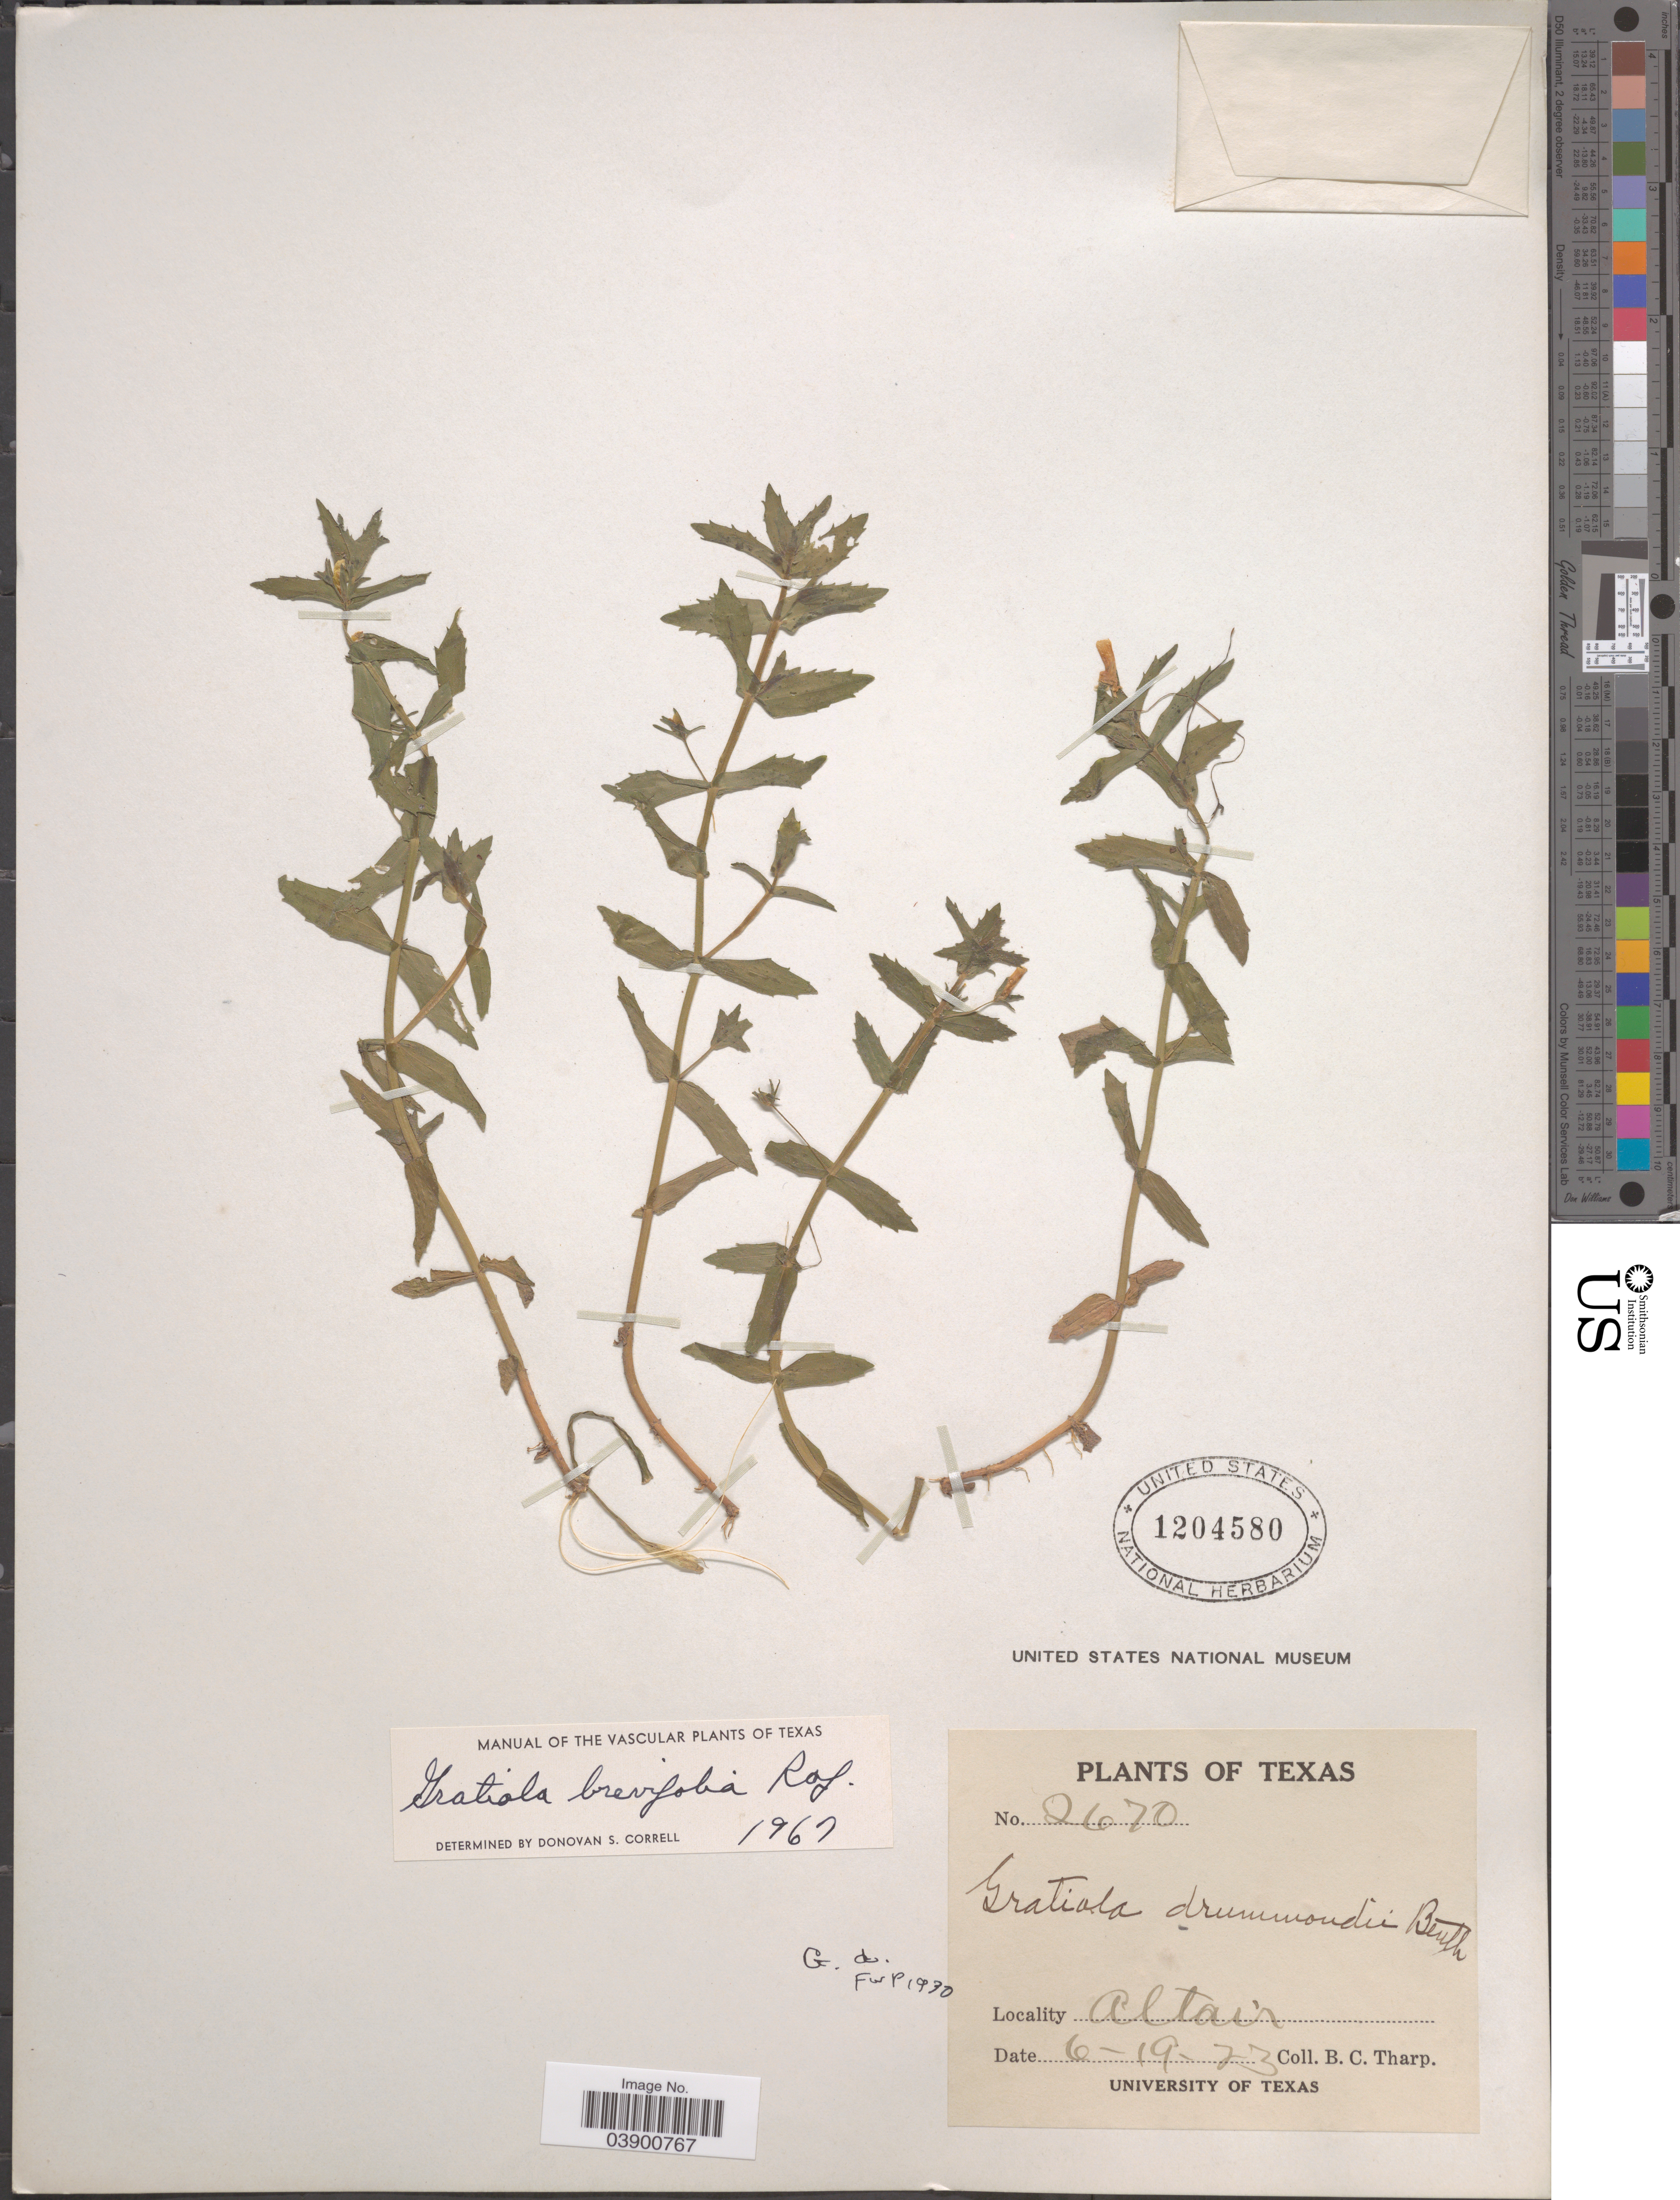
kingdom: Plantae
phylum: Tracheophyta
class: Magnoliopsida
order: Lamiales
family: Plantaginaceae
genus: Gratiola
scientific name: Gratiola brevifolia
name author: Raf.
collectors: B. C. Tharp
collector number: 2670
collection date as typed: Transcribed d/m/y: 19/6/23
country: United States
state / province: Texas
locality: Altair.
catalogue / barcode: US 1204580